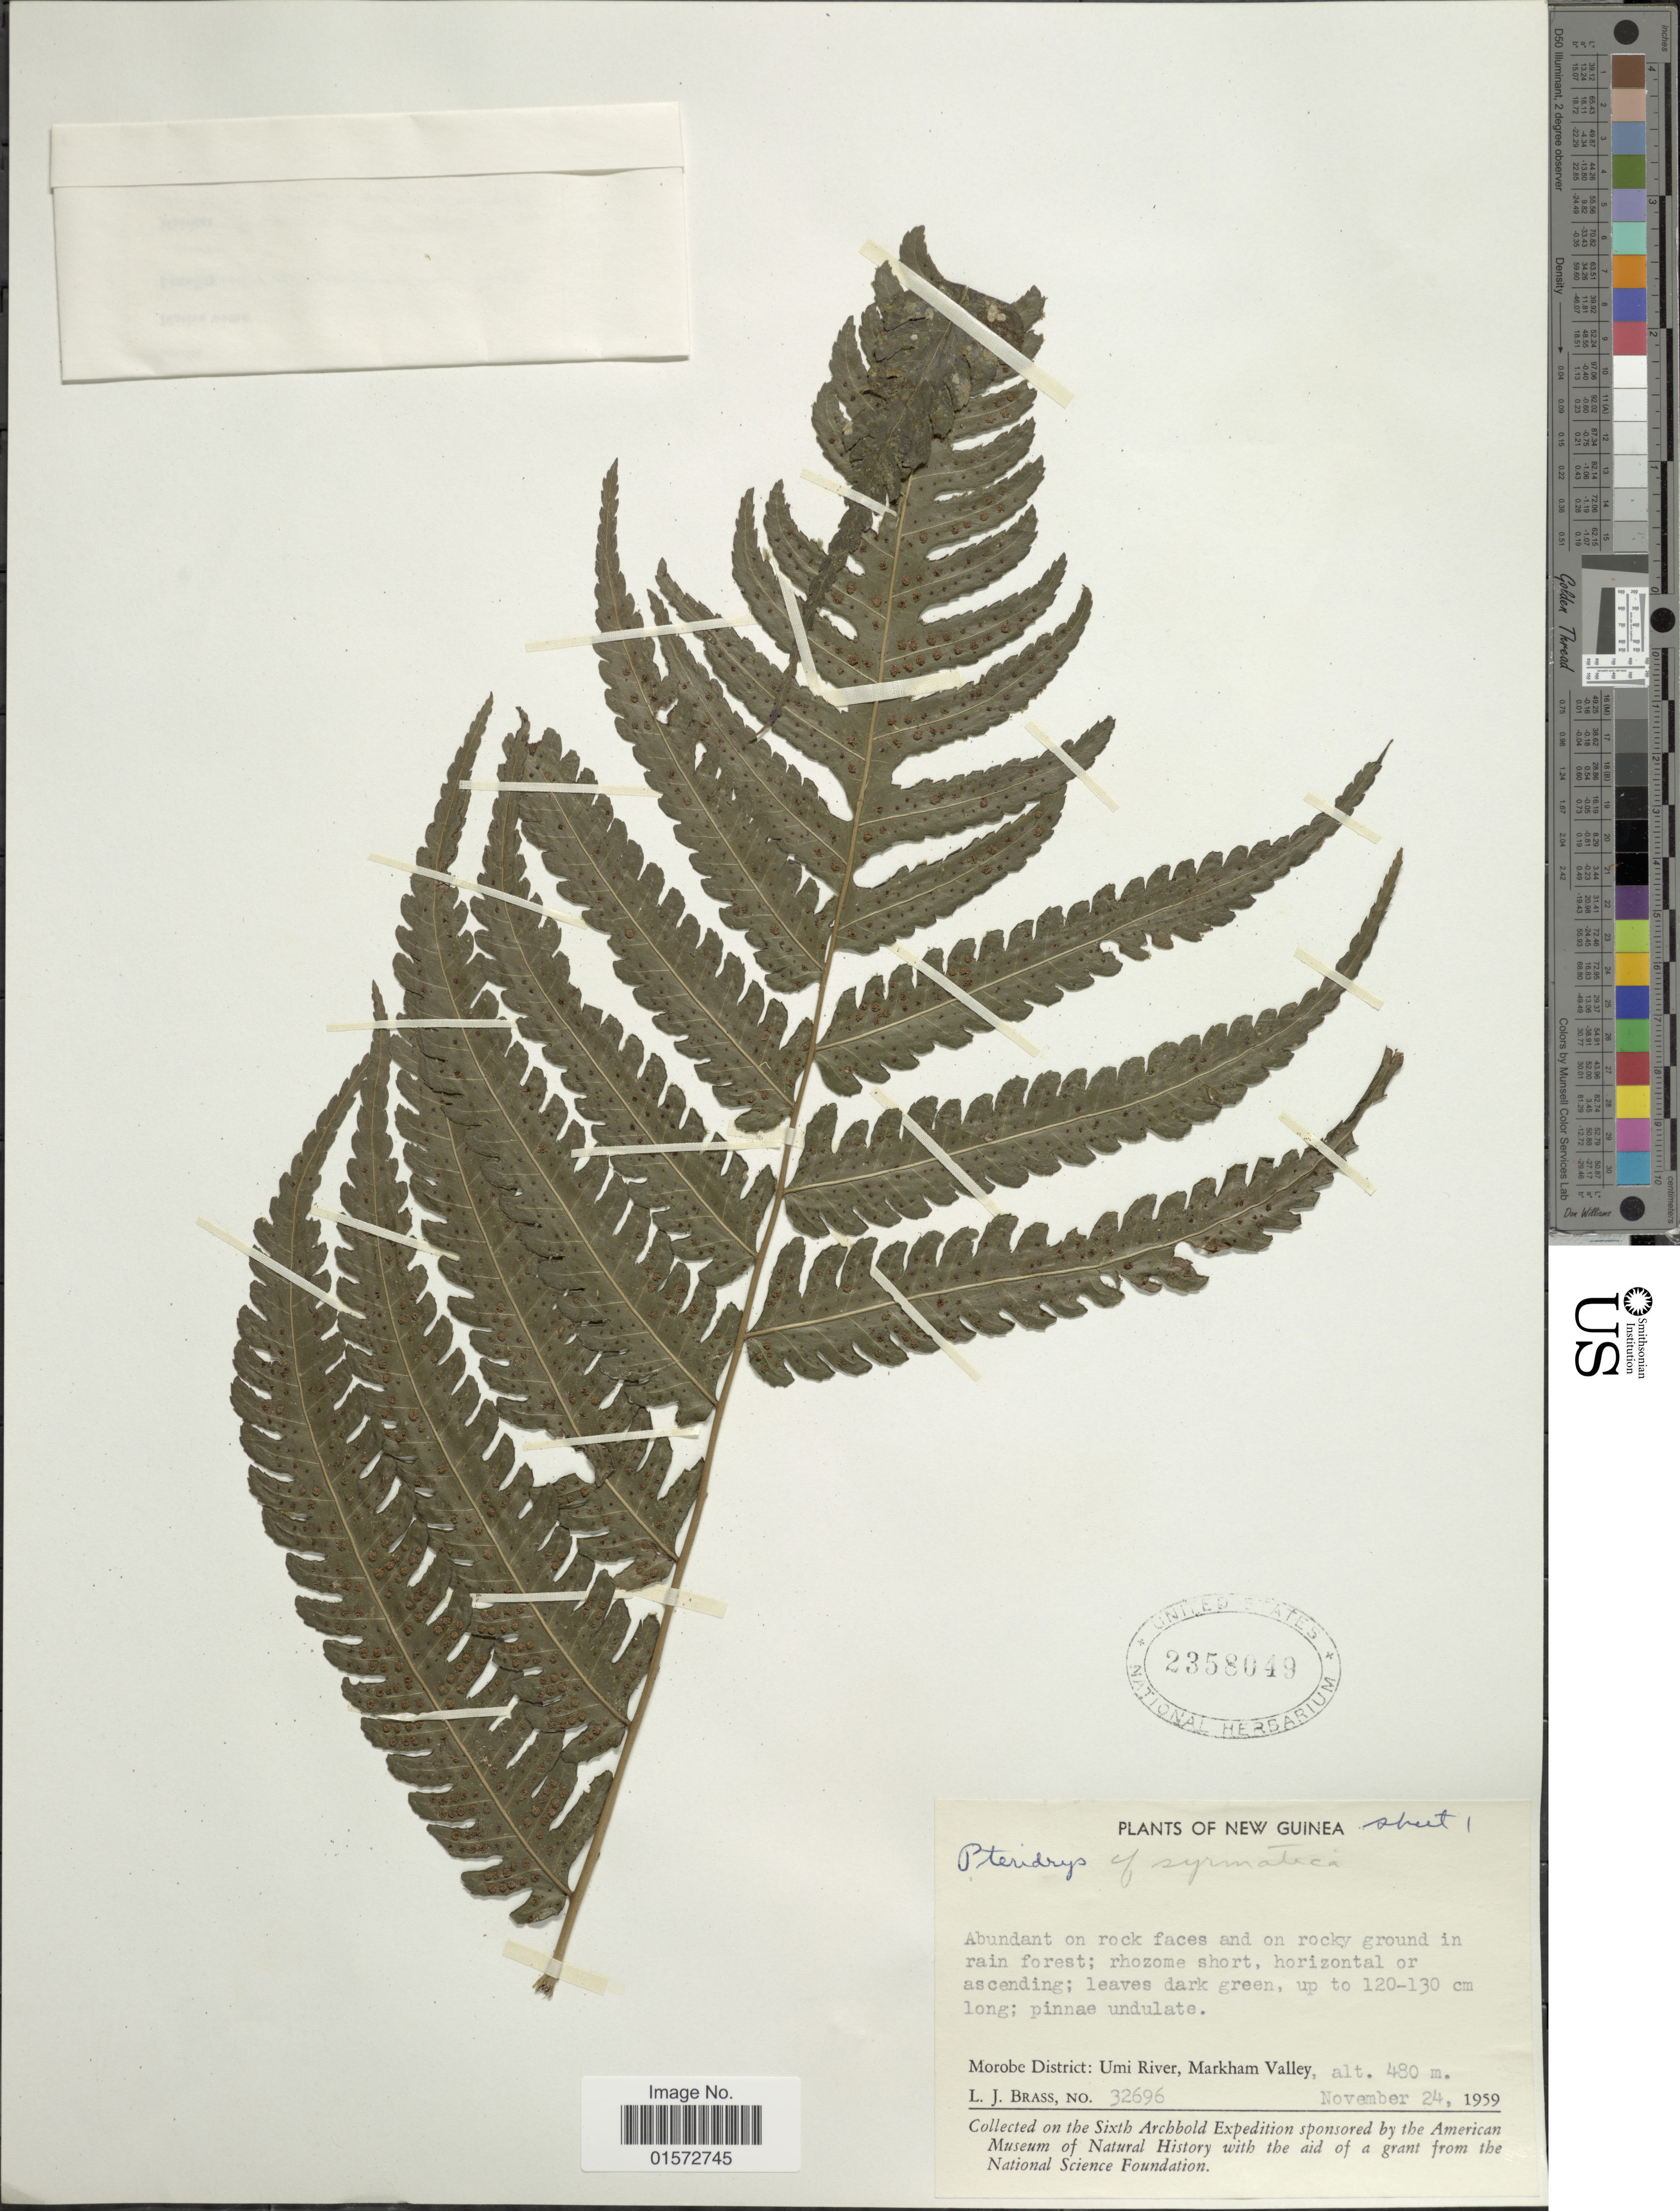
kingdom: Plantae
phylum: Tracheophyta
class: Polypodiopsida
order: Polypodiales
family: Tectariaceae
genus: Pteridrys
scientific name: Pteridrys syrmatica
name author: (Willd.) C. Chr. & Ching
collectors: L. J. Brass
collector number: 32696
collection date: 1959-11-24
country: Papua New Guinea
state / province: Morobe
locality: Morobe District: Umi River, Markham Valley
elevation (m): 480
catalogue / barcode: US 2358049